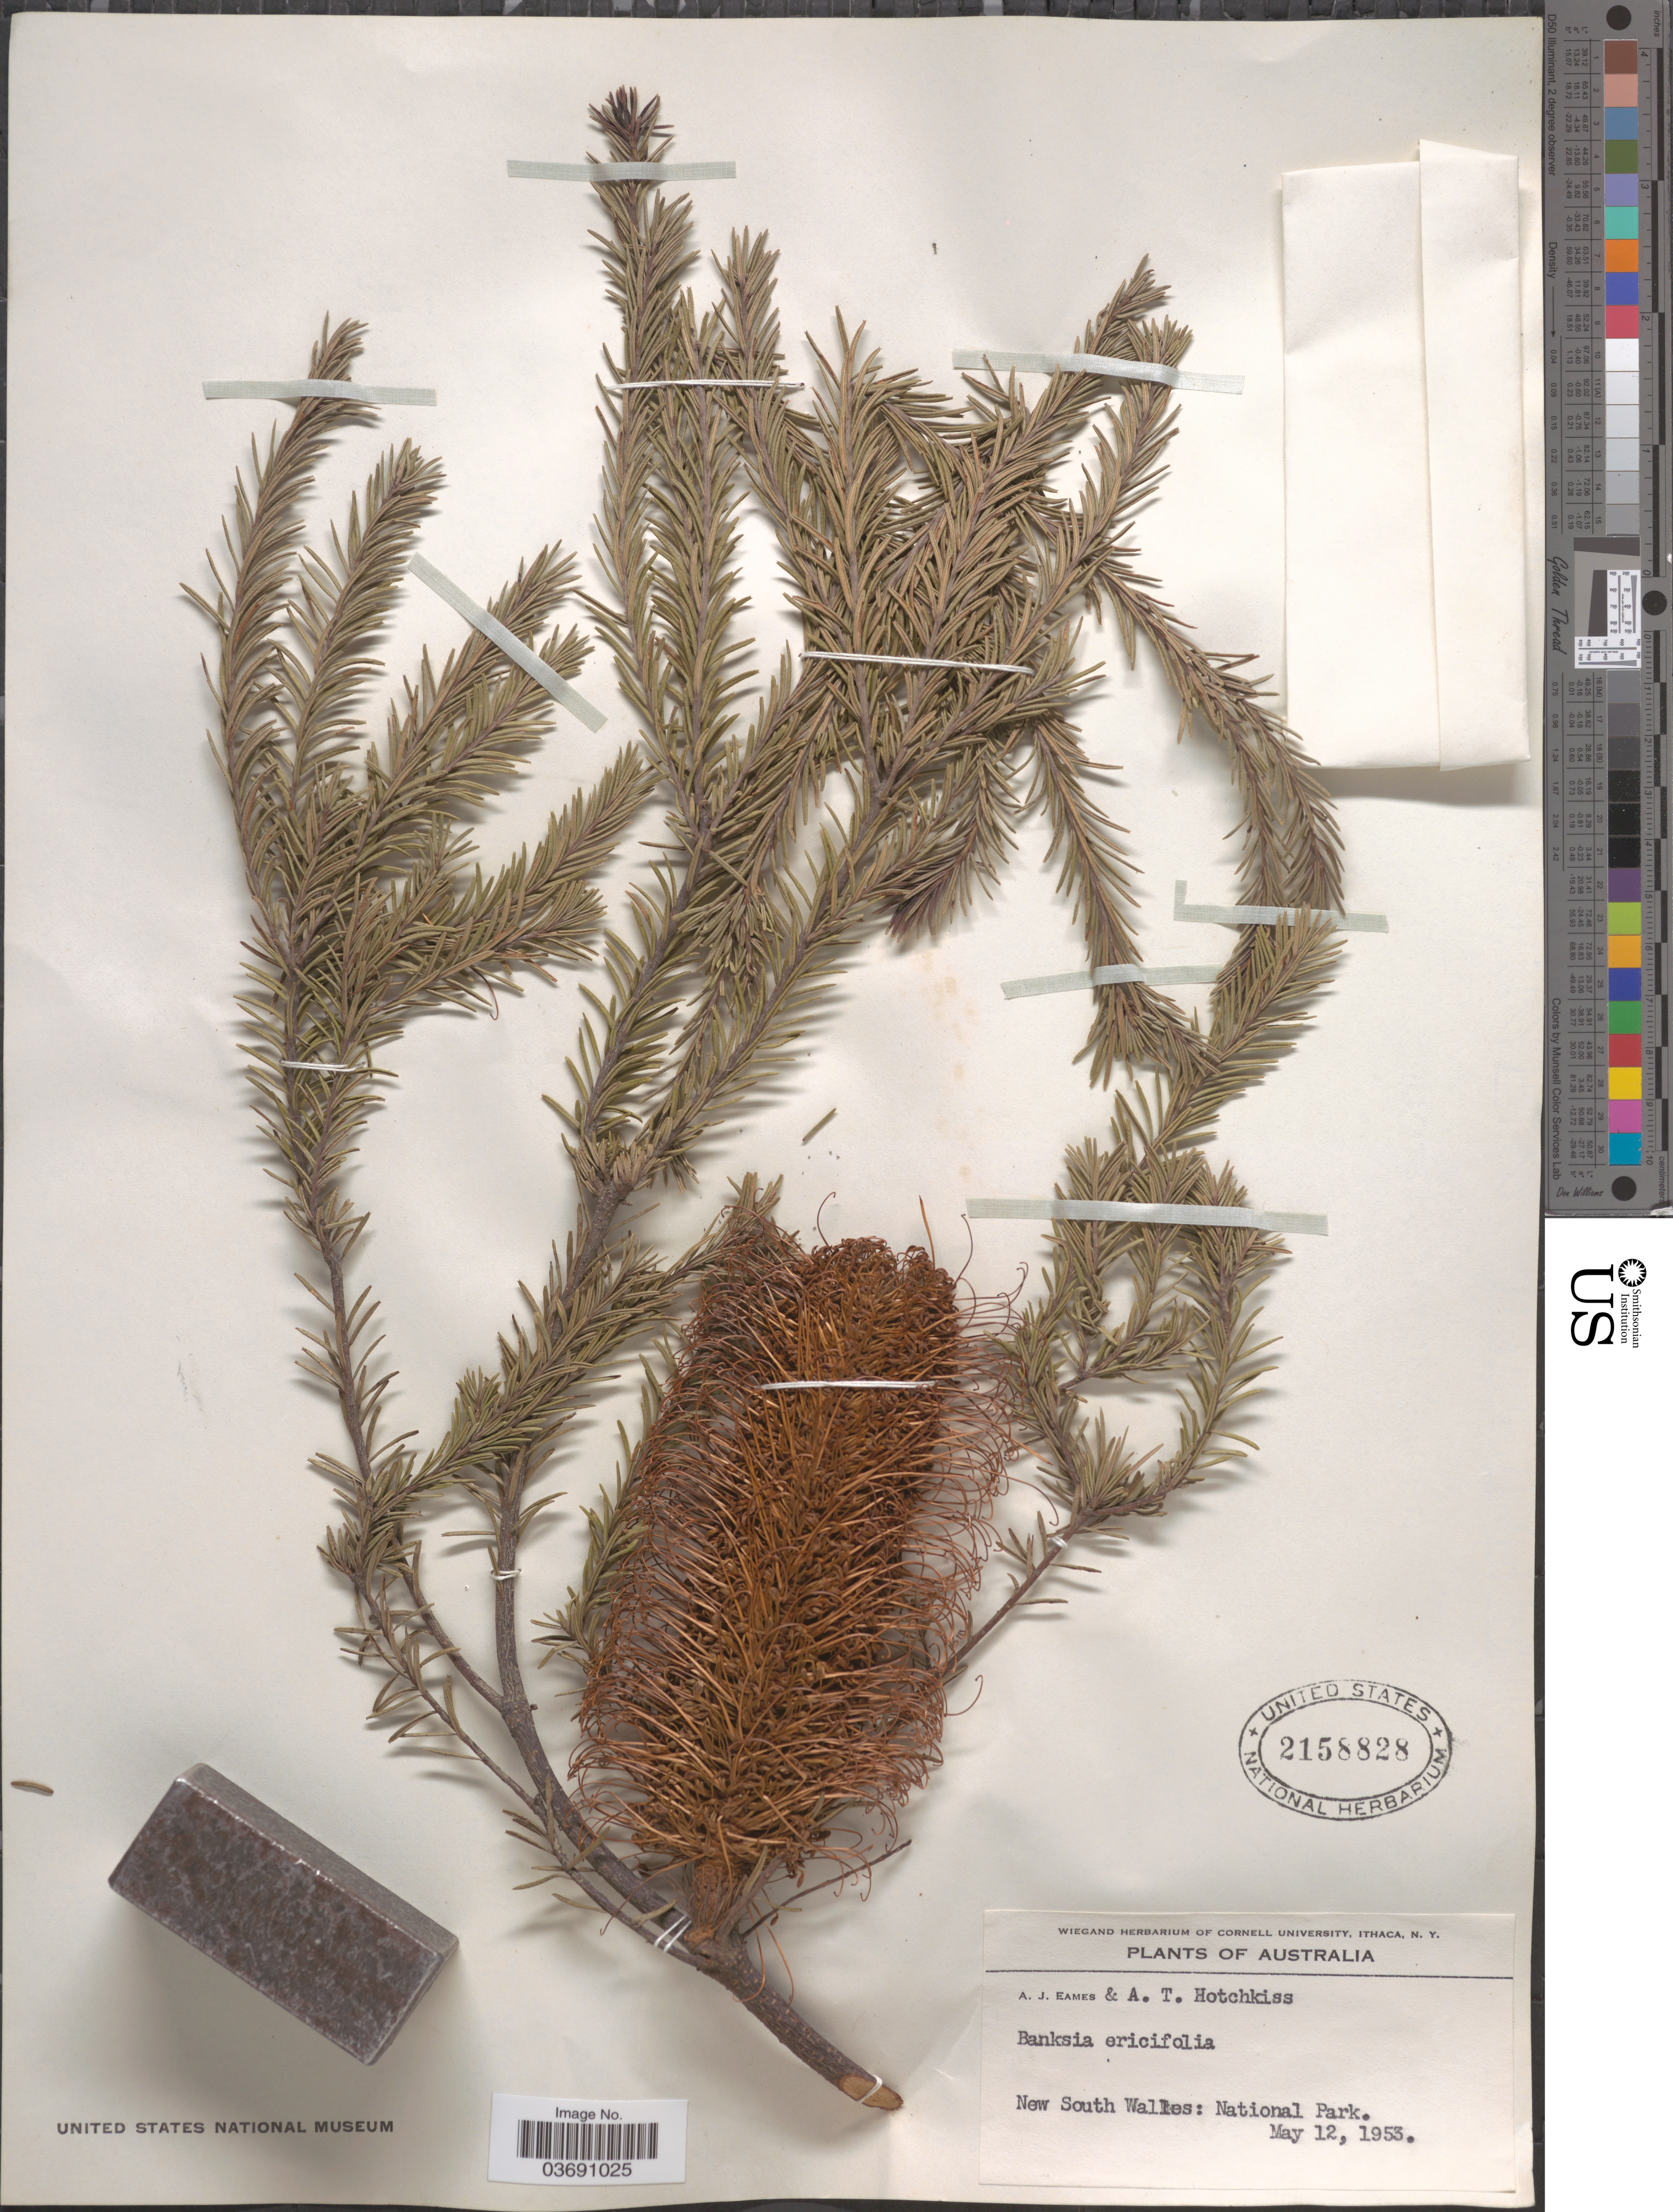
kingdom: Plantae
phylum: Tracheophyta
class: Magnoliopsida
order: Proteales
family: Proteaceae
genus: Banksia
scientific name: Banksia ericifolia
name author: L. f.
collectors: A. J. Eames & A. Hotchkiss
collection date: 1953-05-12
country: Australia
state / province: New South Wales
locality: National Park.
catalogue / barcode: US 2158828